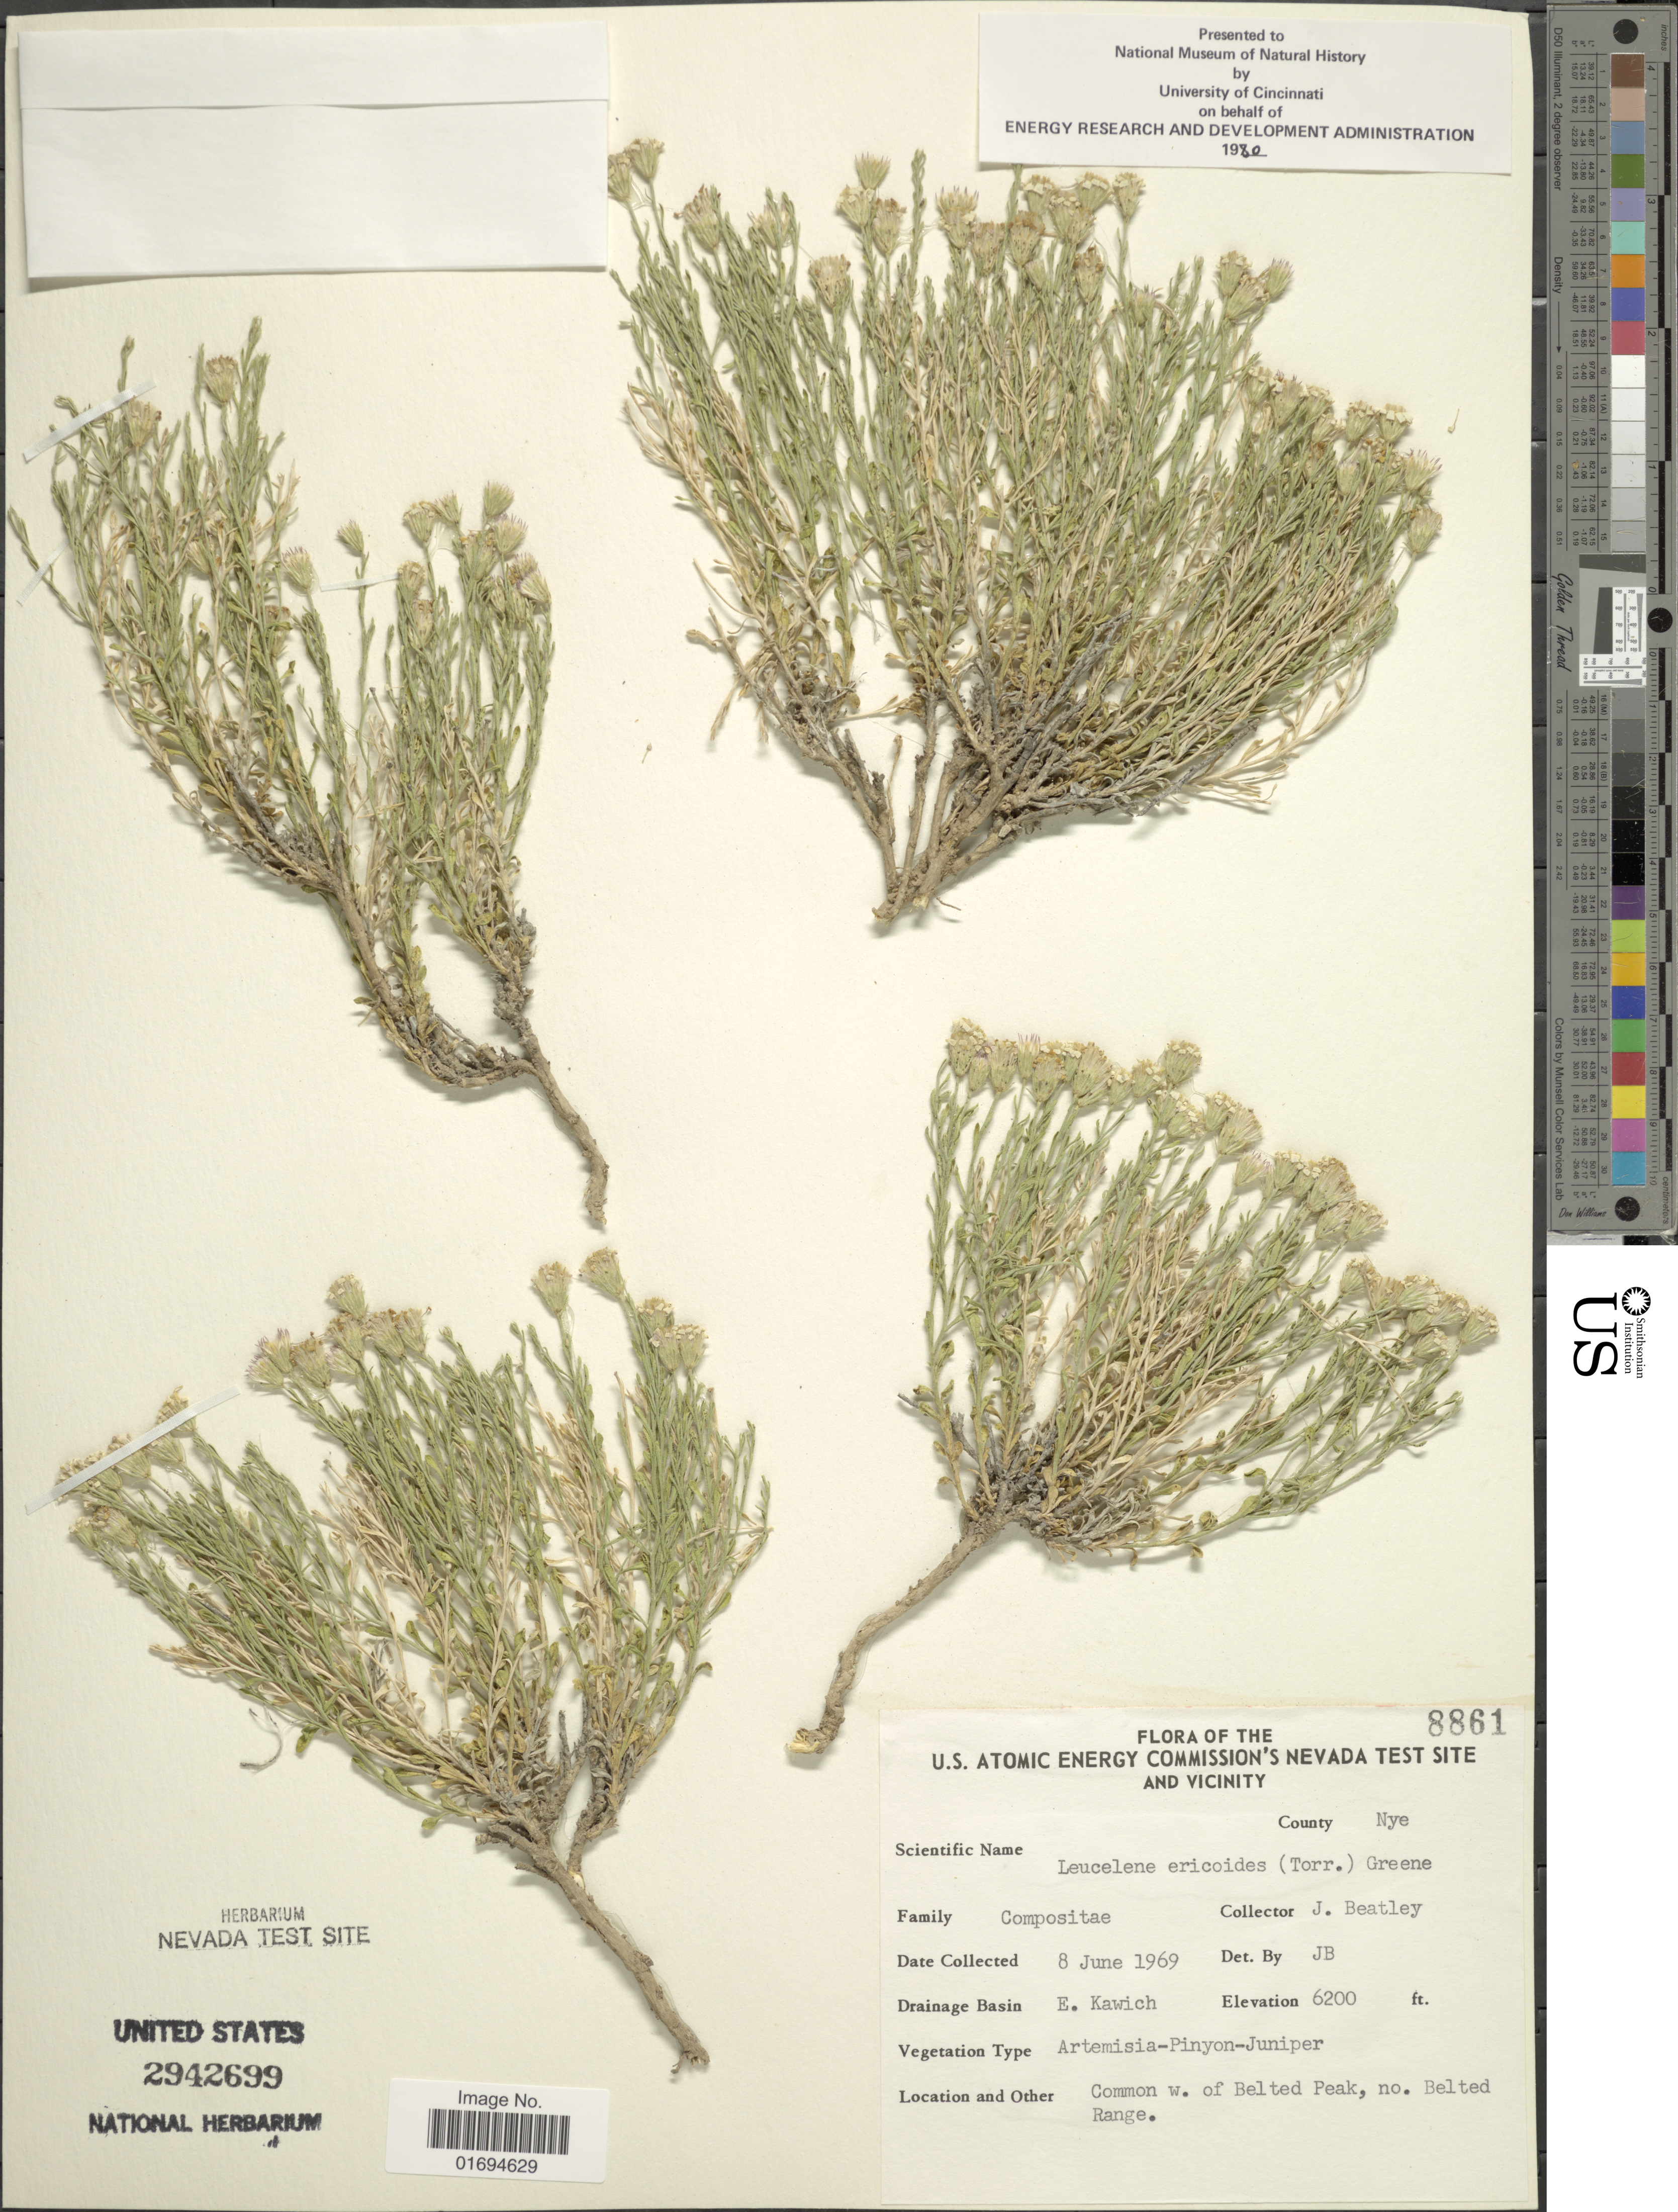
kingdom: Plantae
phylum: Tracheophyta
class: Magnoliopsida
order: Asterales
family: Asteraceae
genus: Chaetopappa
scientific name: Chaetopappa ericoides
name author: (Torr.) G.L. Nesom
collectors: J. C. Beatley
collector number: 8861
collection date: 1969-06-08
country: United States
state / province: Nevada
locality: U.S. Atomic Energy Commission's Nevada Test site and vicinity, County Nye, Drainage Basin: E. Kawich. Common w. of Belted Peak, no. Belted Range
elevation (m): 1890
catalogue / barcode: US 2942699